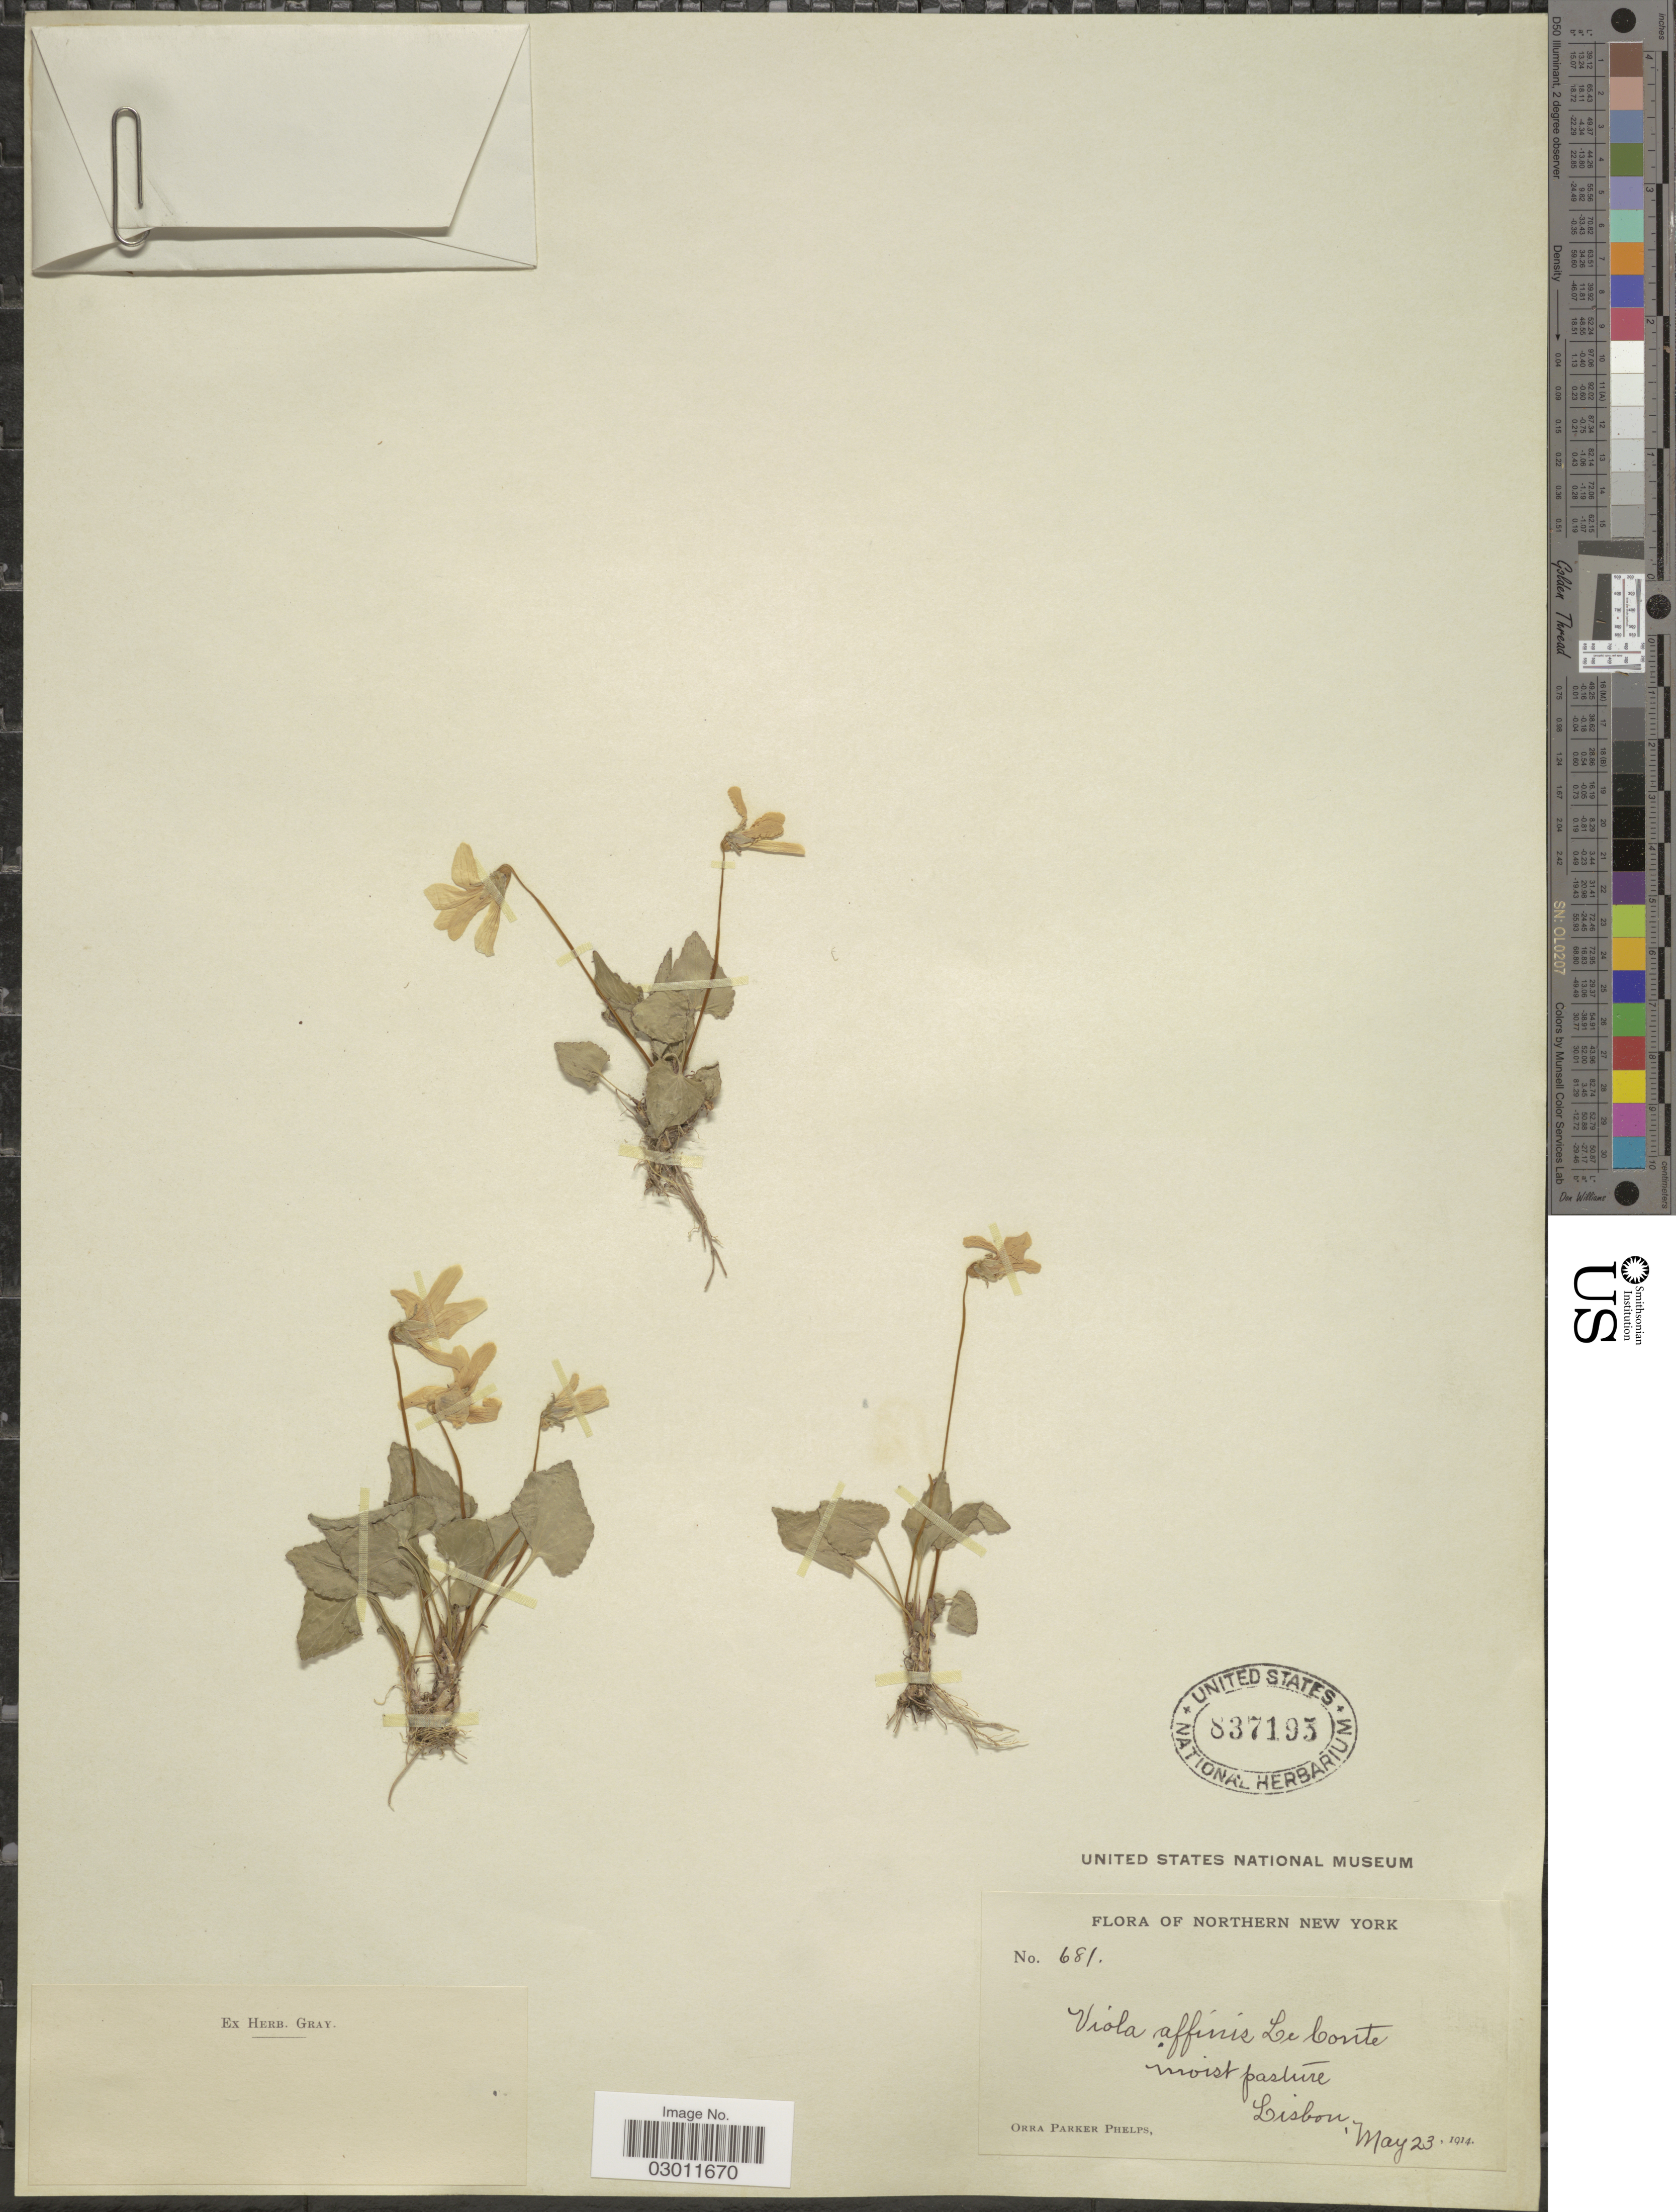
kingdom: Plantae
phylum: Tracheophyta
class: Magnoliopsida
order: Malpighiales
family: Violaceae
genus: Viola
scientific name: Viola affinis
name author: LeConte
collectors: O. P. Phelps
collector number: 681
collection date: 1914-05-23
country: United States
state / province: New York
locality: Northern New York, Lisbon.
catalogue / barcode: US 837193